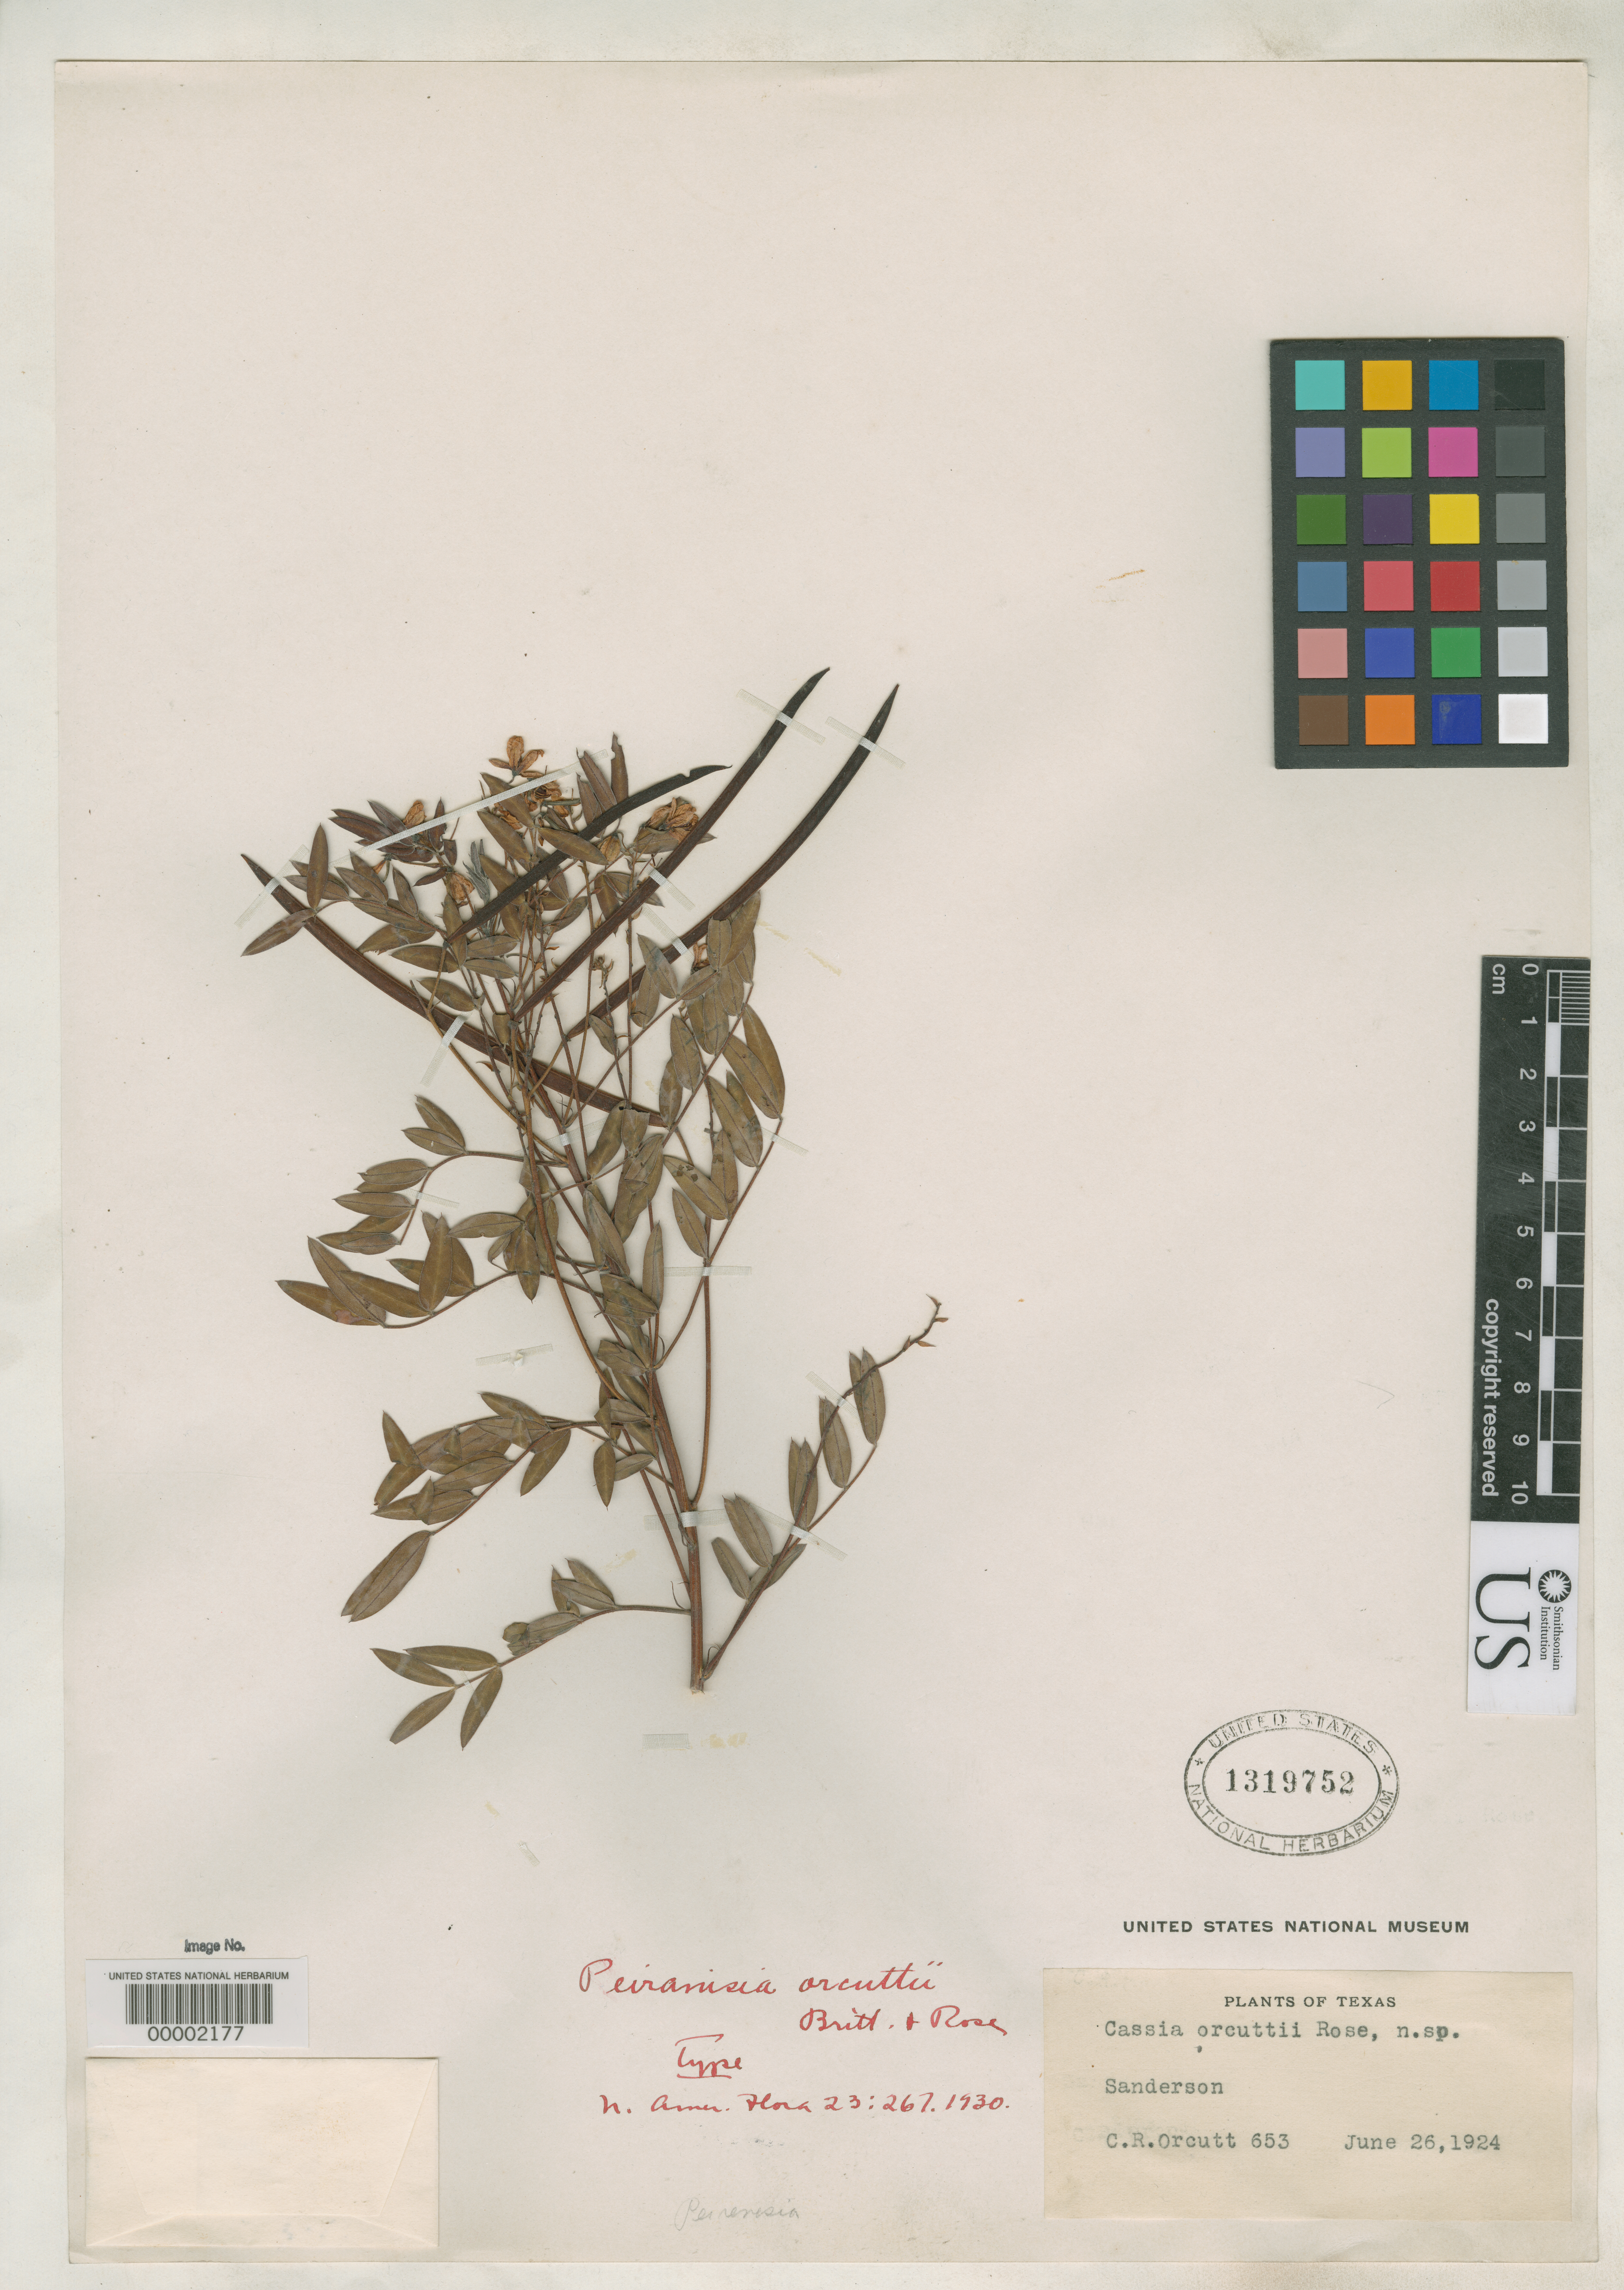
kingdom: Plantae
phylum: Tracheophyta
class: Magnoliopsida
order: Fabales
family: Fabaceae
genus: Peiranisia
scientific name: Peiranisia orcuttii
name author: Britton & Rose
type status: Type Collection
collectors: C. R. Orcutt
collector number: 653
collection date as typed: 26 Jun 1924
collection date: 1924-06-26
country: United States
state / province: Texas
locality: Near Sanderson.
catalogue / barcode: US 1319752